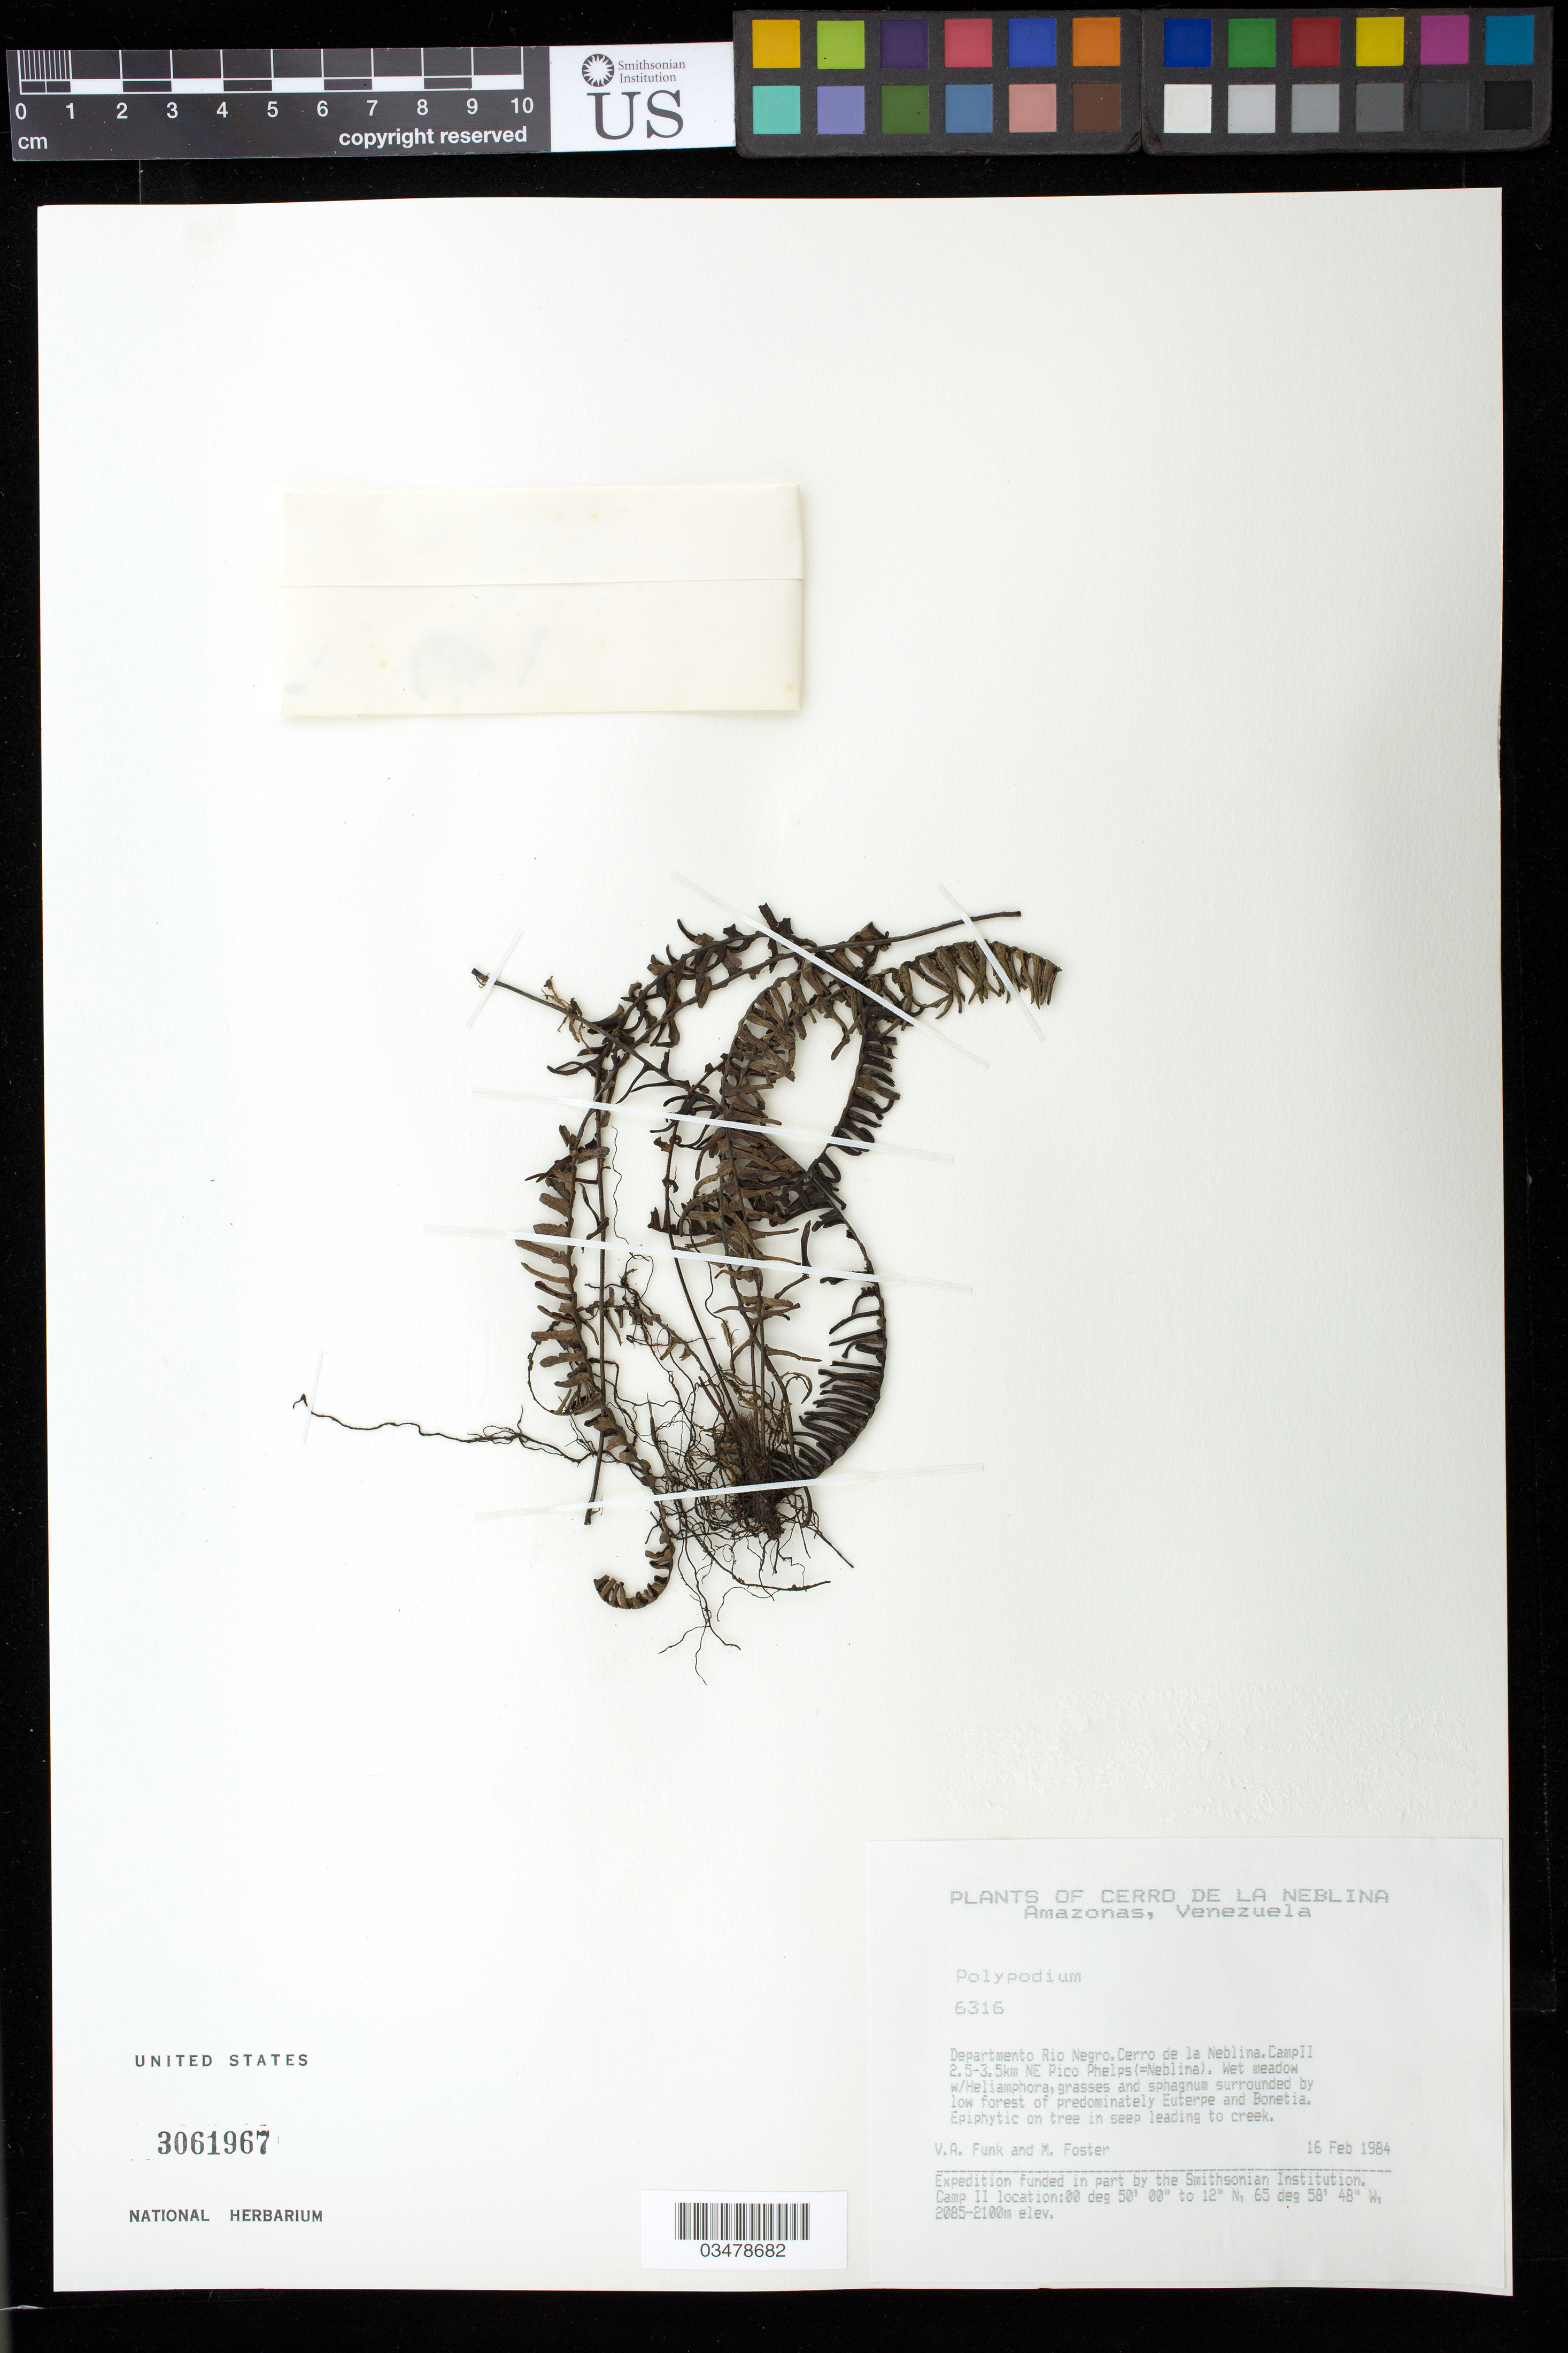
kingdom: Plantae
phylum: Tracheophyta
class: Polypodiopsida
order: Polypodiales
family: Polypodiaceae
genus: Polypodium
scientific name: Polypodium sp.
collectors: V. Funk & M. Foster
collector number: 6316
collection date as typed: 16-Feb-1984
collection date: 1984-02-16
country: Venezuela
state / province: Amazonas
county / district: Río Negro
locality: Cerro de la Neblina, Camp II 2.5-3.5 km NE Pico Phelps (=Neblina)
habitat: Wet meadow with Heliamphora, grasses and sphagnum surrounded by low forest of predominately Euterpe and Bonnetia.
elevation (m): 2085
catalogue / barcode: US 3061967